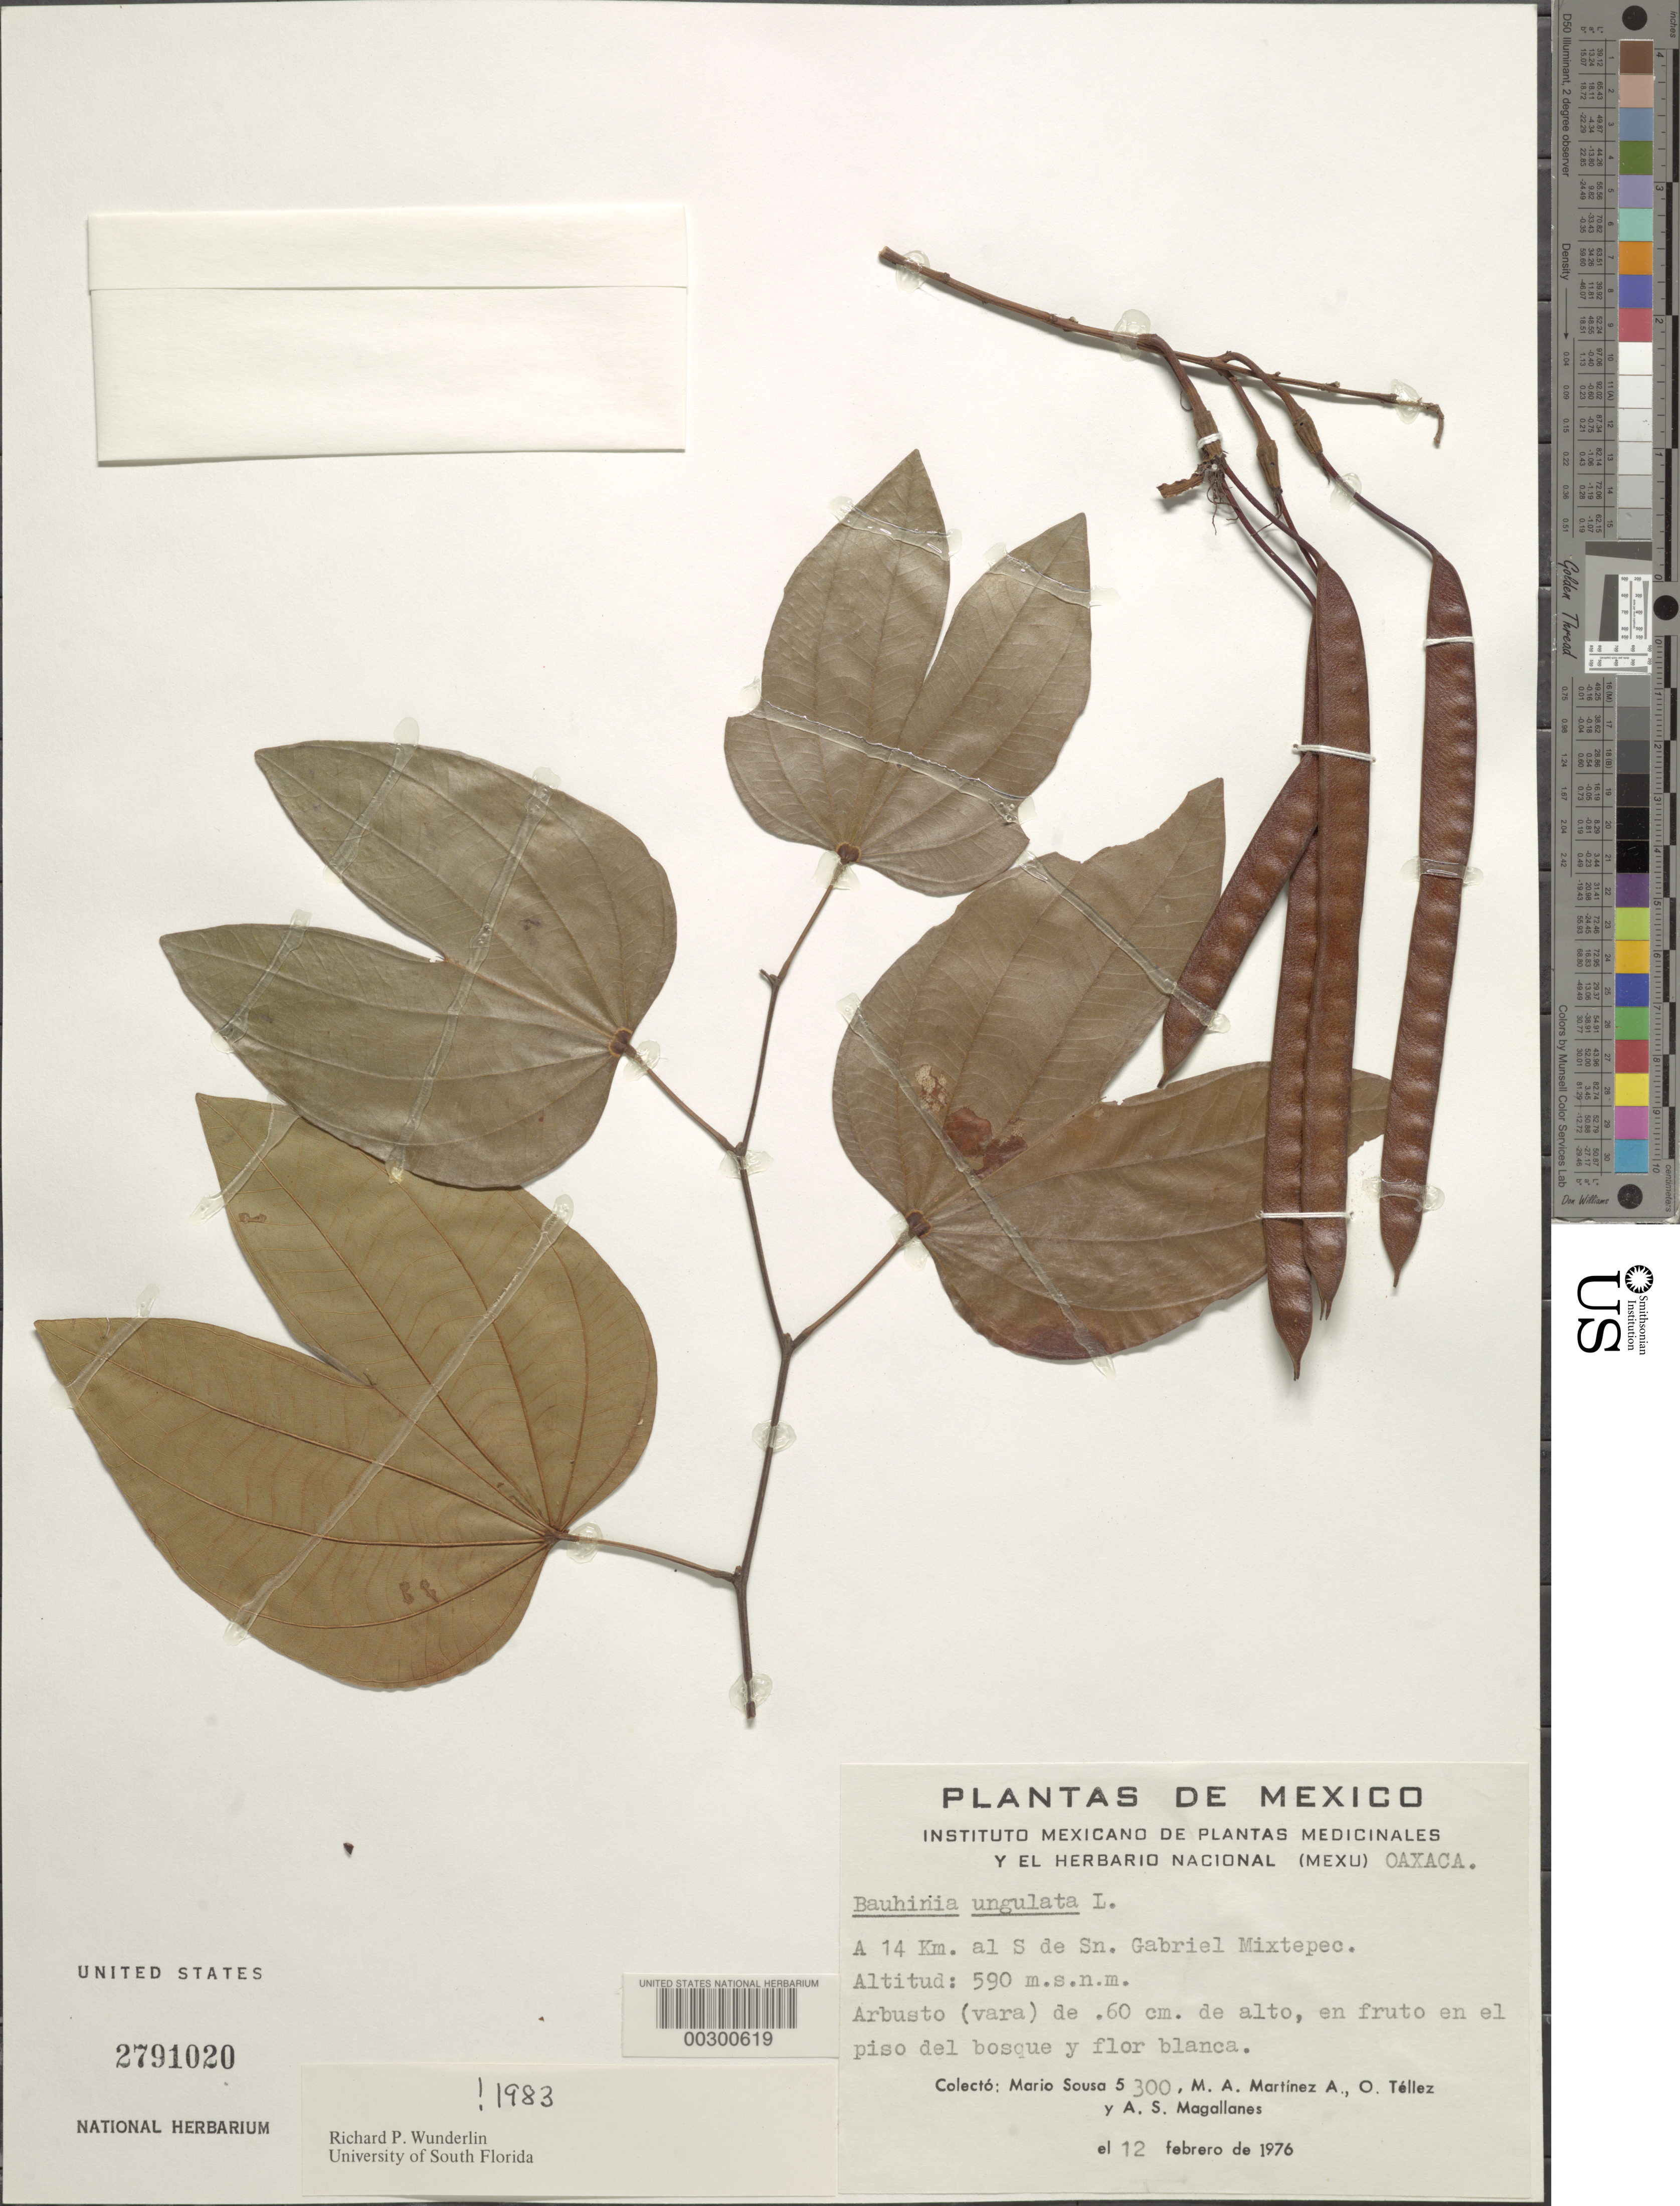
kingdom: Plantae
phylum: Tracheophyta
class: Magnoliopsida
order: Fabales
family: Fabaceae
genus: Bauhinia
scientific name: Bauhinia ungulata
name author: L.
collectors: M. Sousa S., M. A. Martínez Alfaro, O. Téllez V. & A. Magallanes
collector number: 5300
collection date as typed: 12 Feb 1976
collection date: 1976-02-12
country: Mexico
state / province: Oaxaca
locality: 14 km S of San Gabriel Mixtepec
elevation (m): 590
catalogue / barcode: US 2791020